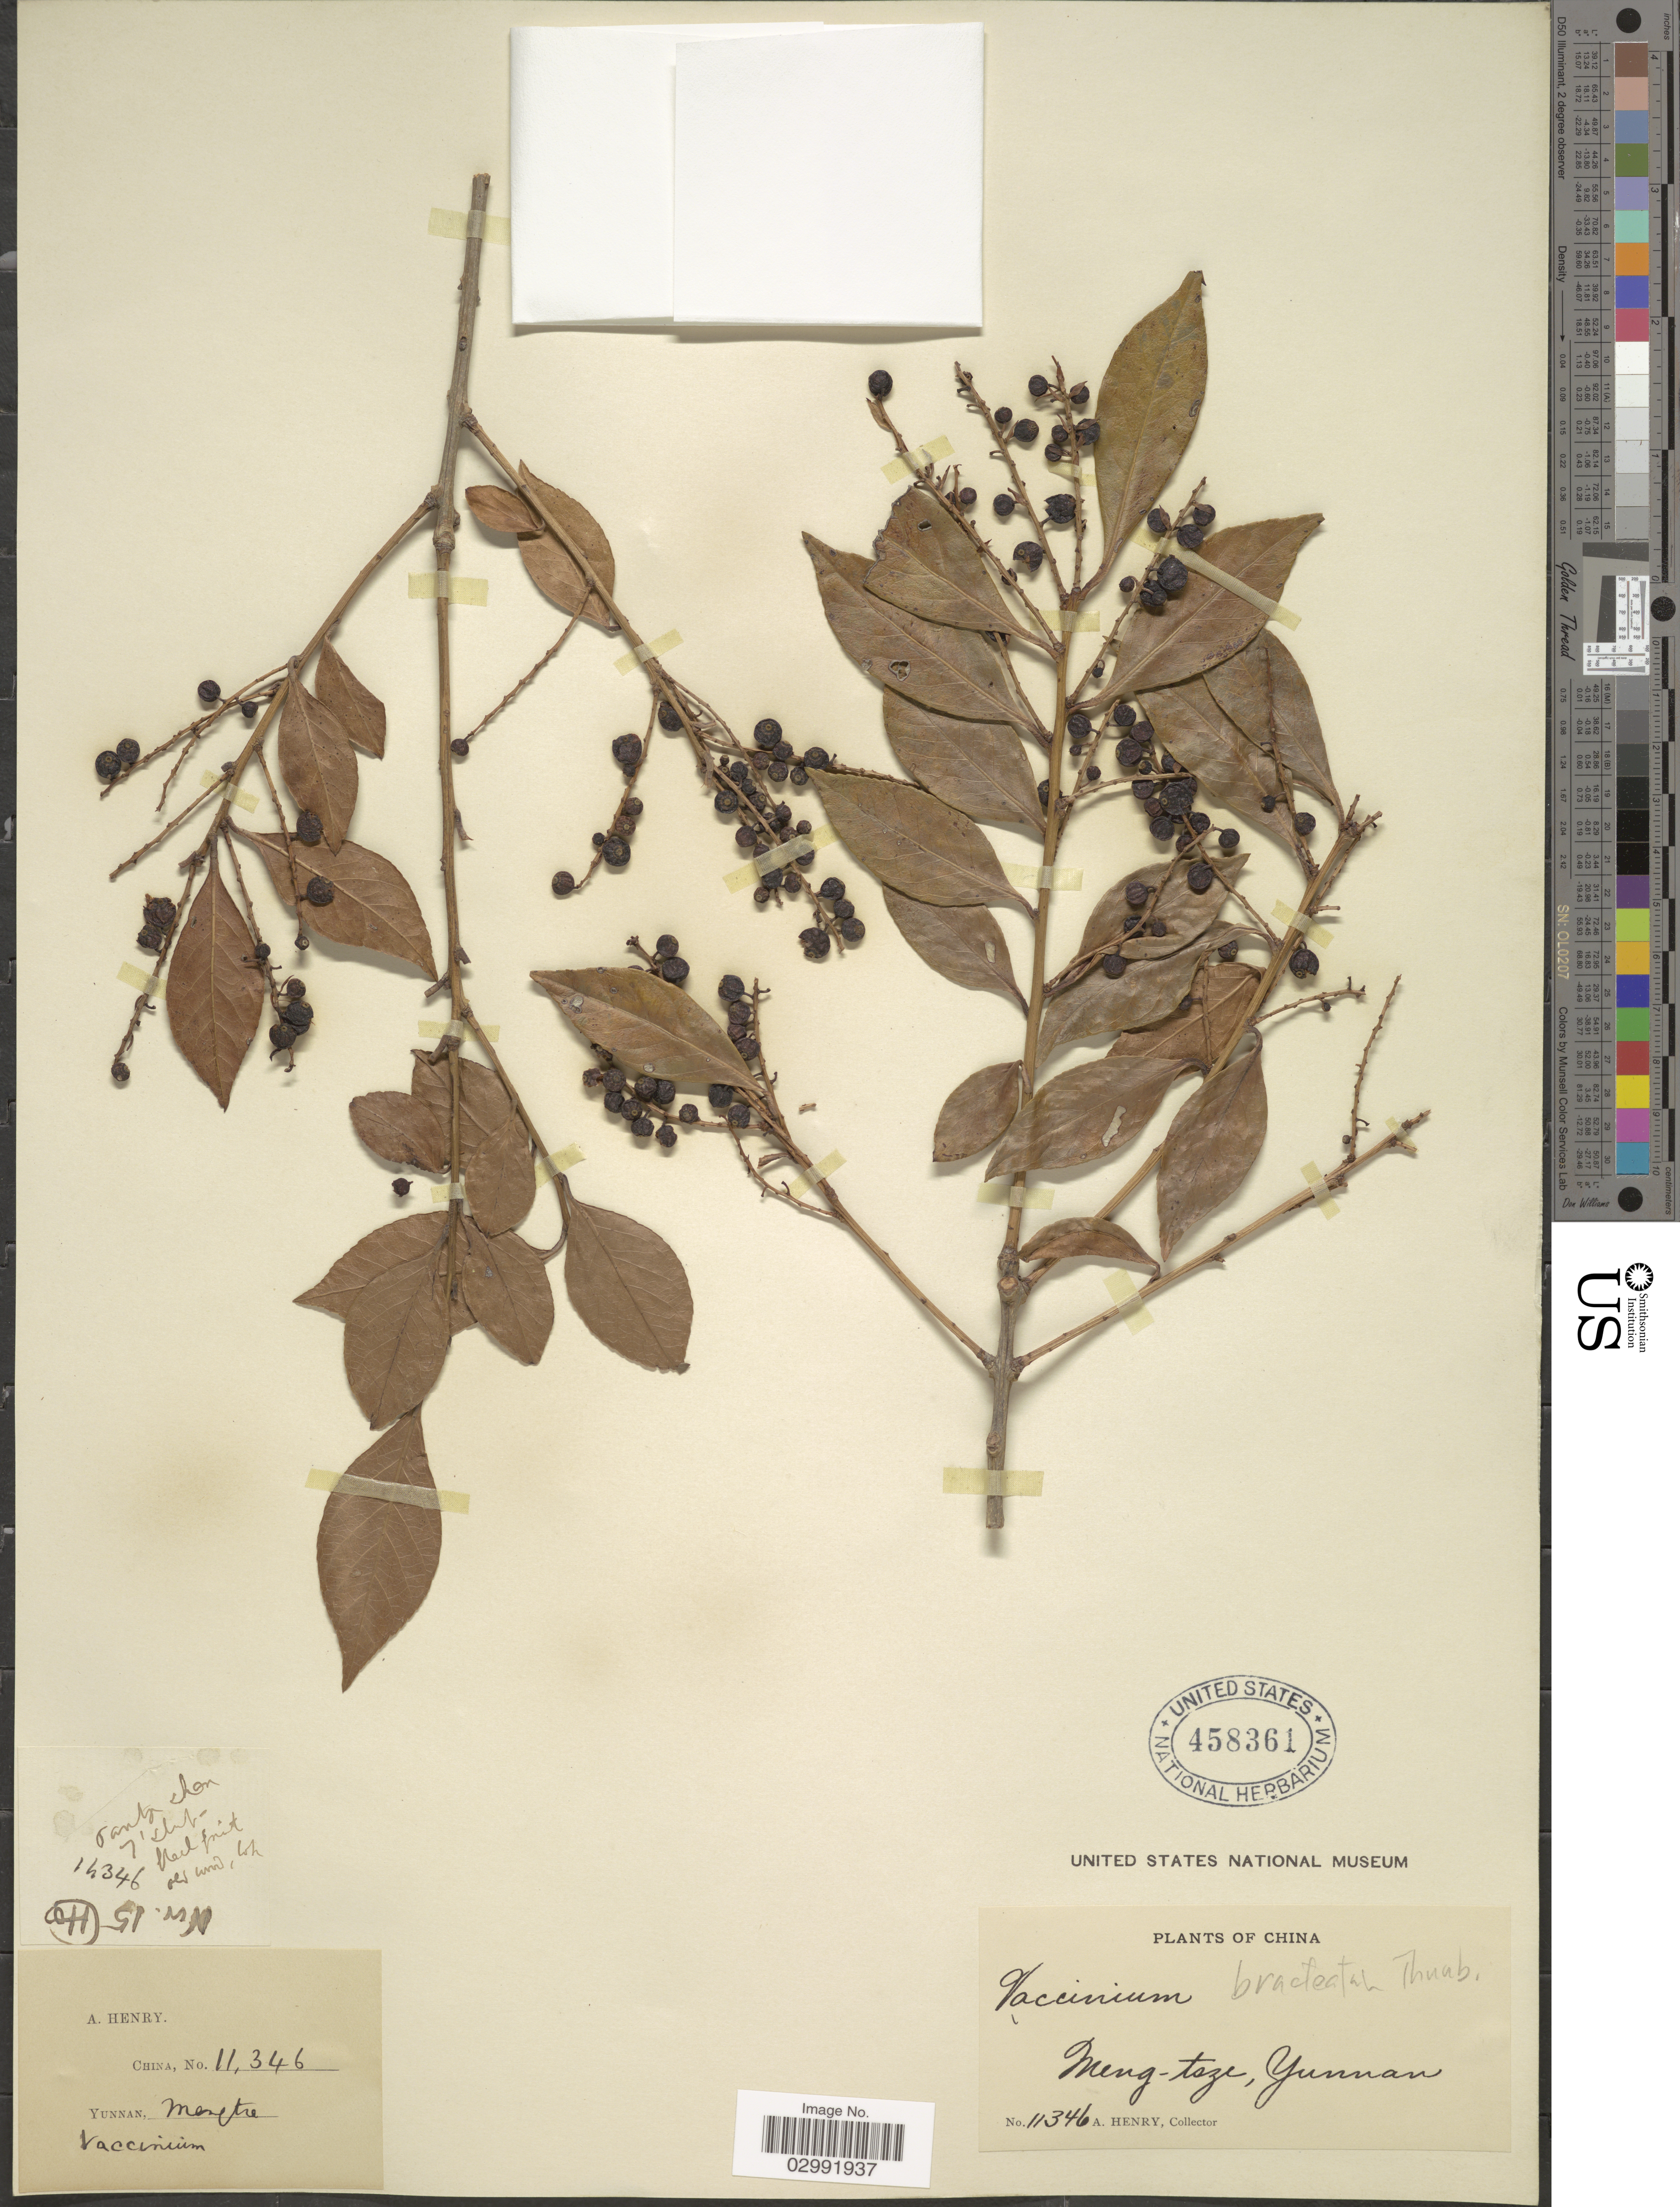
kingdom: Plantae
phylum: Tracheophyta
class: Magnoliopsida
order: Ericales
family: Ericaceae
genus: Vaccinium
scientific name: Vaccinium bracteatum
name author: Thunb.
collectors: A. Henry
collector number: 11346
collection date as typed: Transcribed d/m/y: /11/15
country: China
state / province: Yunnan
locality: Mengtze. Pantzi shan. Ho.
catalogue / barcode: US 458361